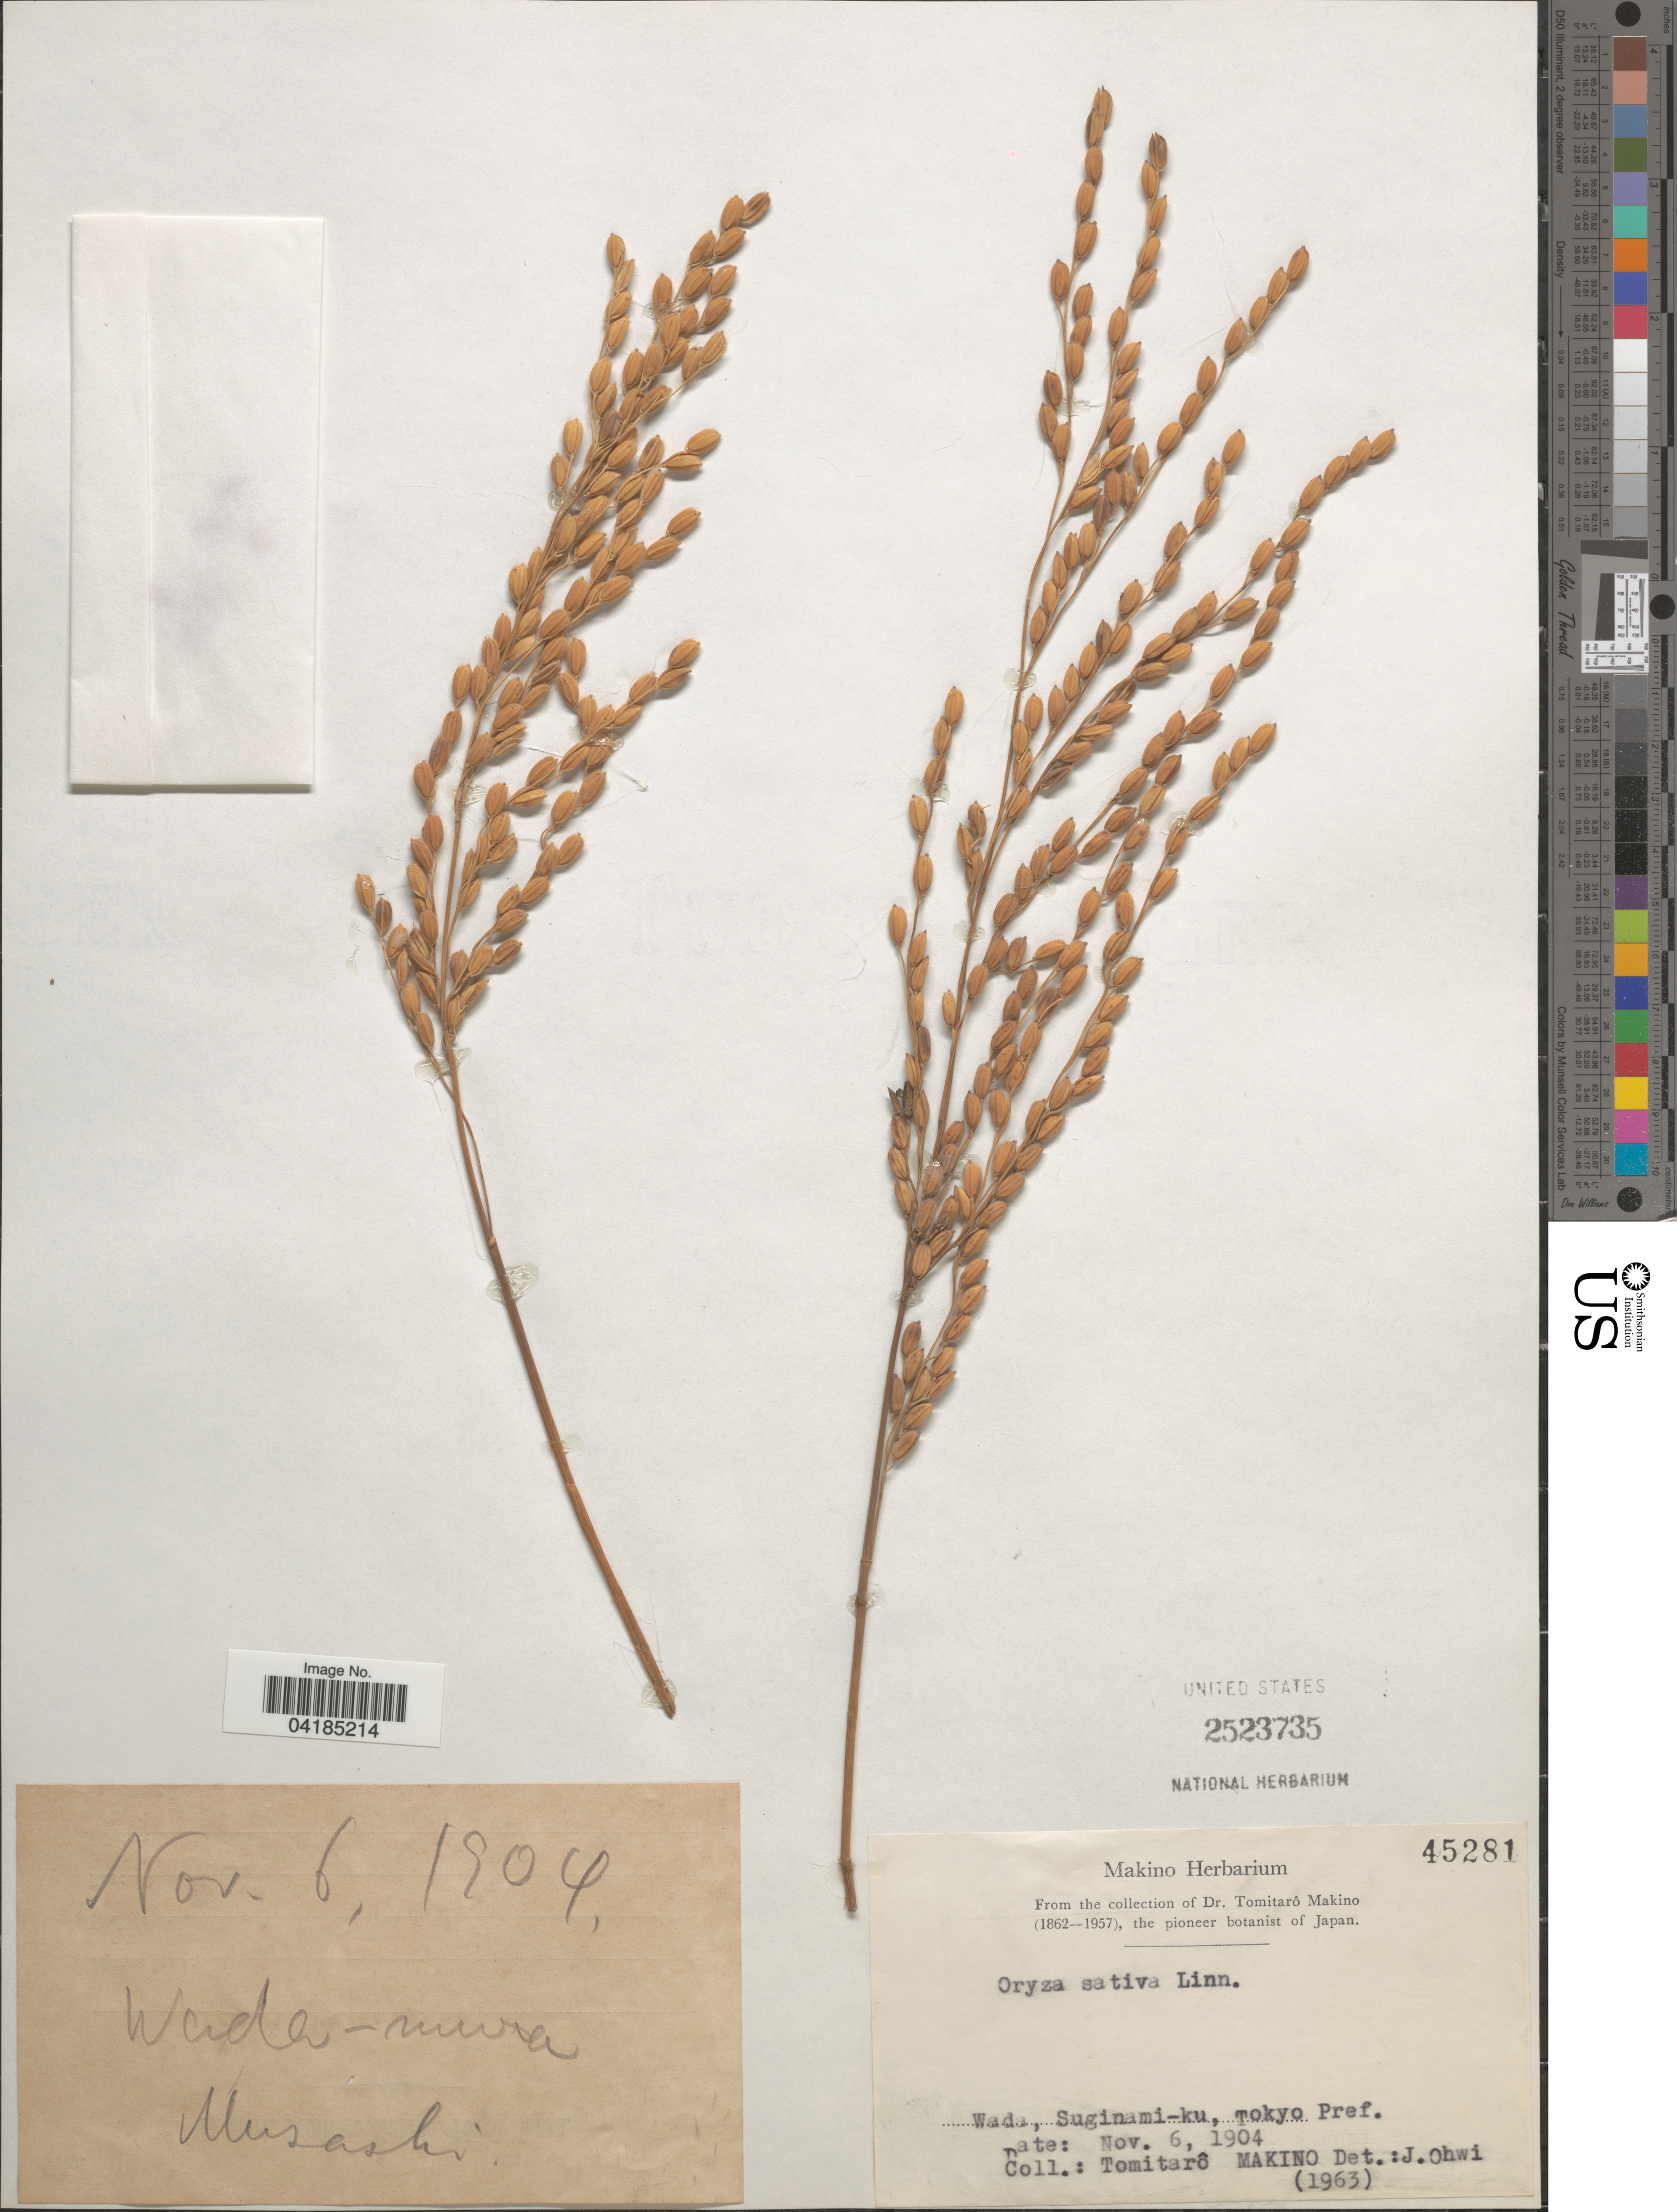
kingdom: Plantae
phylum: Tracheophyta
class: Liliopsida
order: Poales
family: Poaceae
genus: Oryza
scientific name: Oryza sativa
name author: L.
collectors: T. Makino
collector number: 45281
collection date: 1904-11-06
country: Japan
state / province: Tokyo, Federal City of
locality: Wada, Suginami-ku, Tokyo Pref.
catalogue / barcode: US 2523735